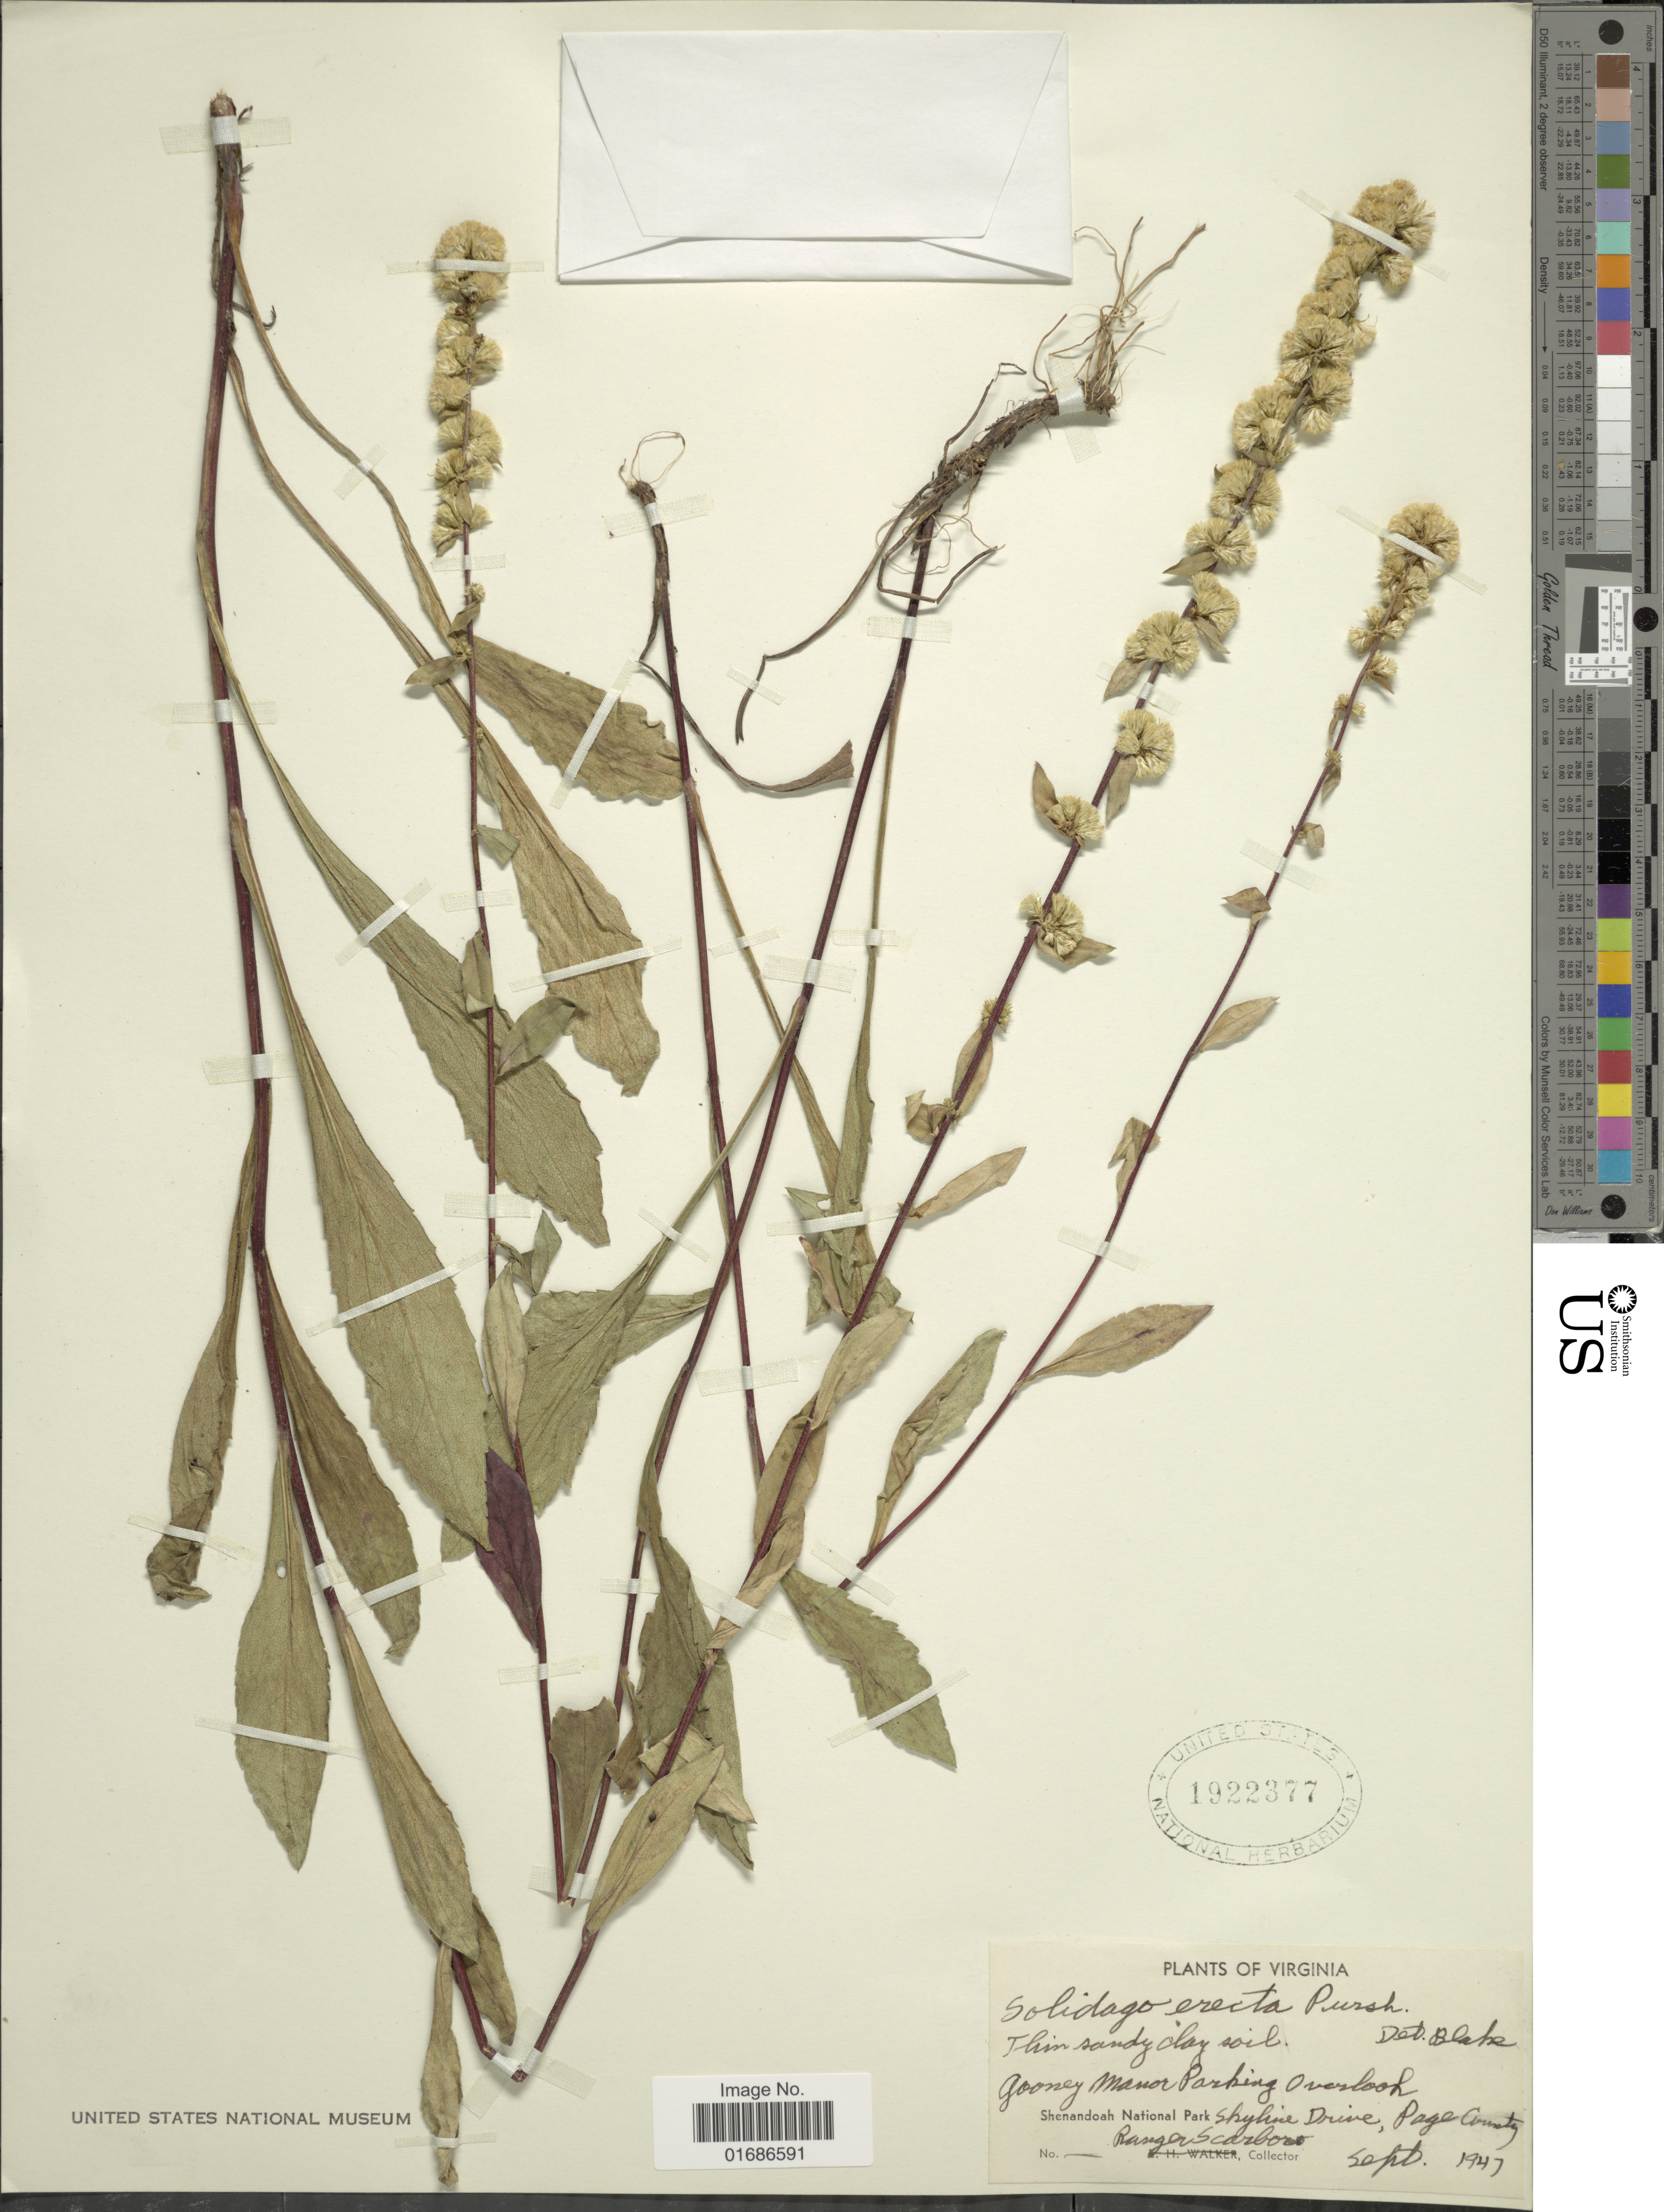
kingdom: Plantae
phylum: Tracheophyta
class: Magnoliopsida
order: Asterales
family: Asteraceae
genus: Solidago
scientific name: Solidago erecta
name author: Pursh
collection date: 1947-09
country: United States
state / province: Virginia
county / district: Page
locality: Gooney, manor Parking Overlook, Shenandoah National Park, Skyline Drive, Page County, Ranger Scarboro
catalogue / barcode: US 1922377